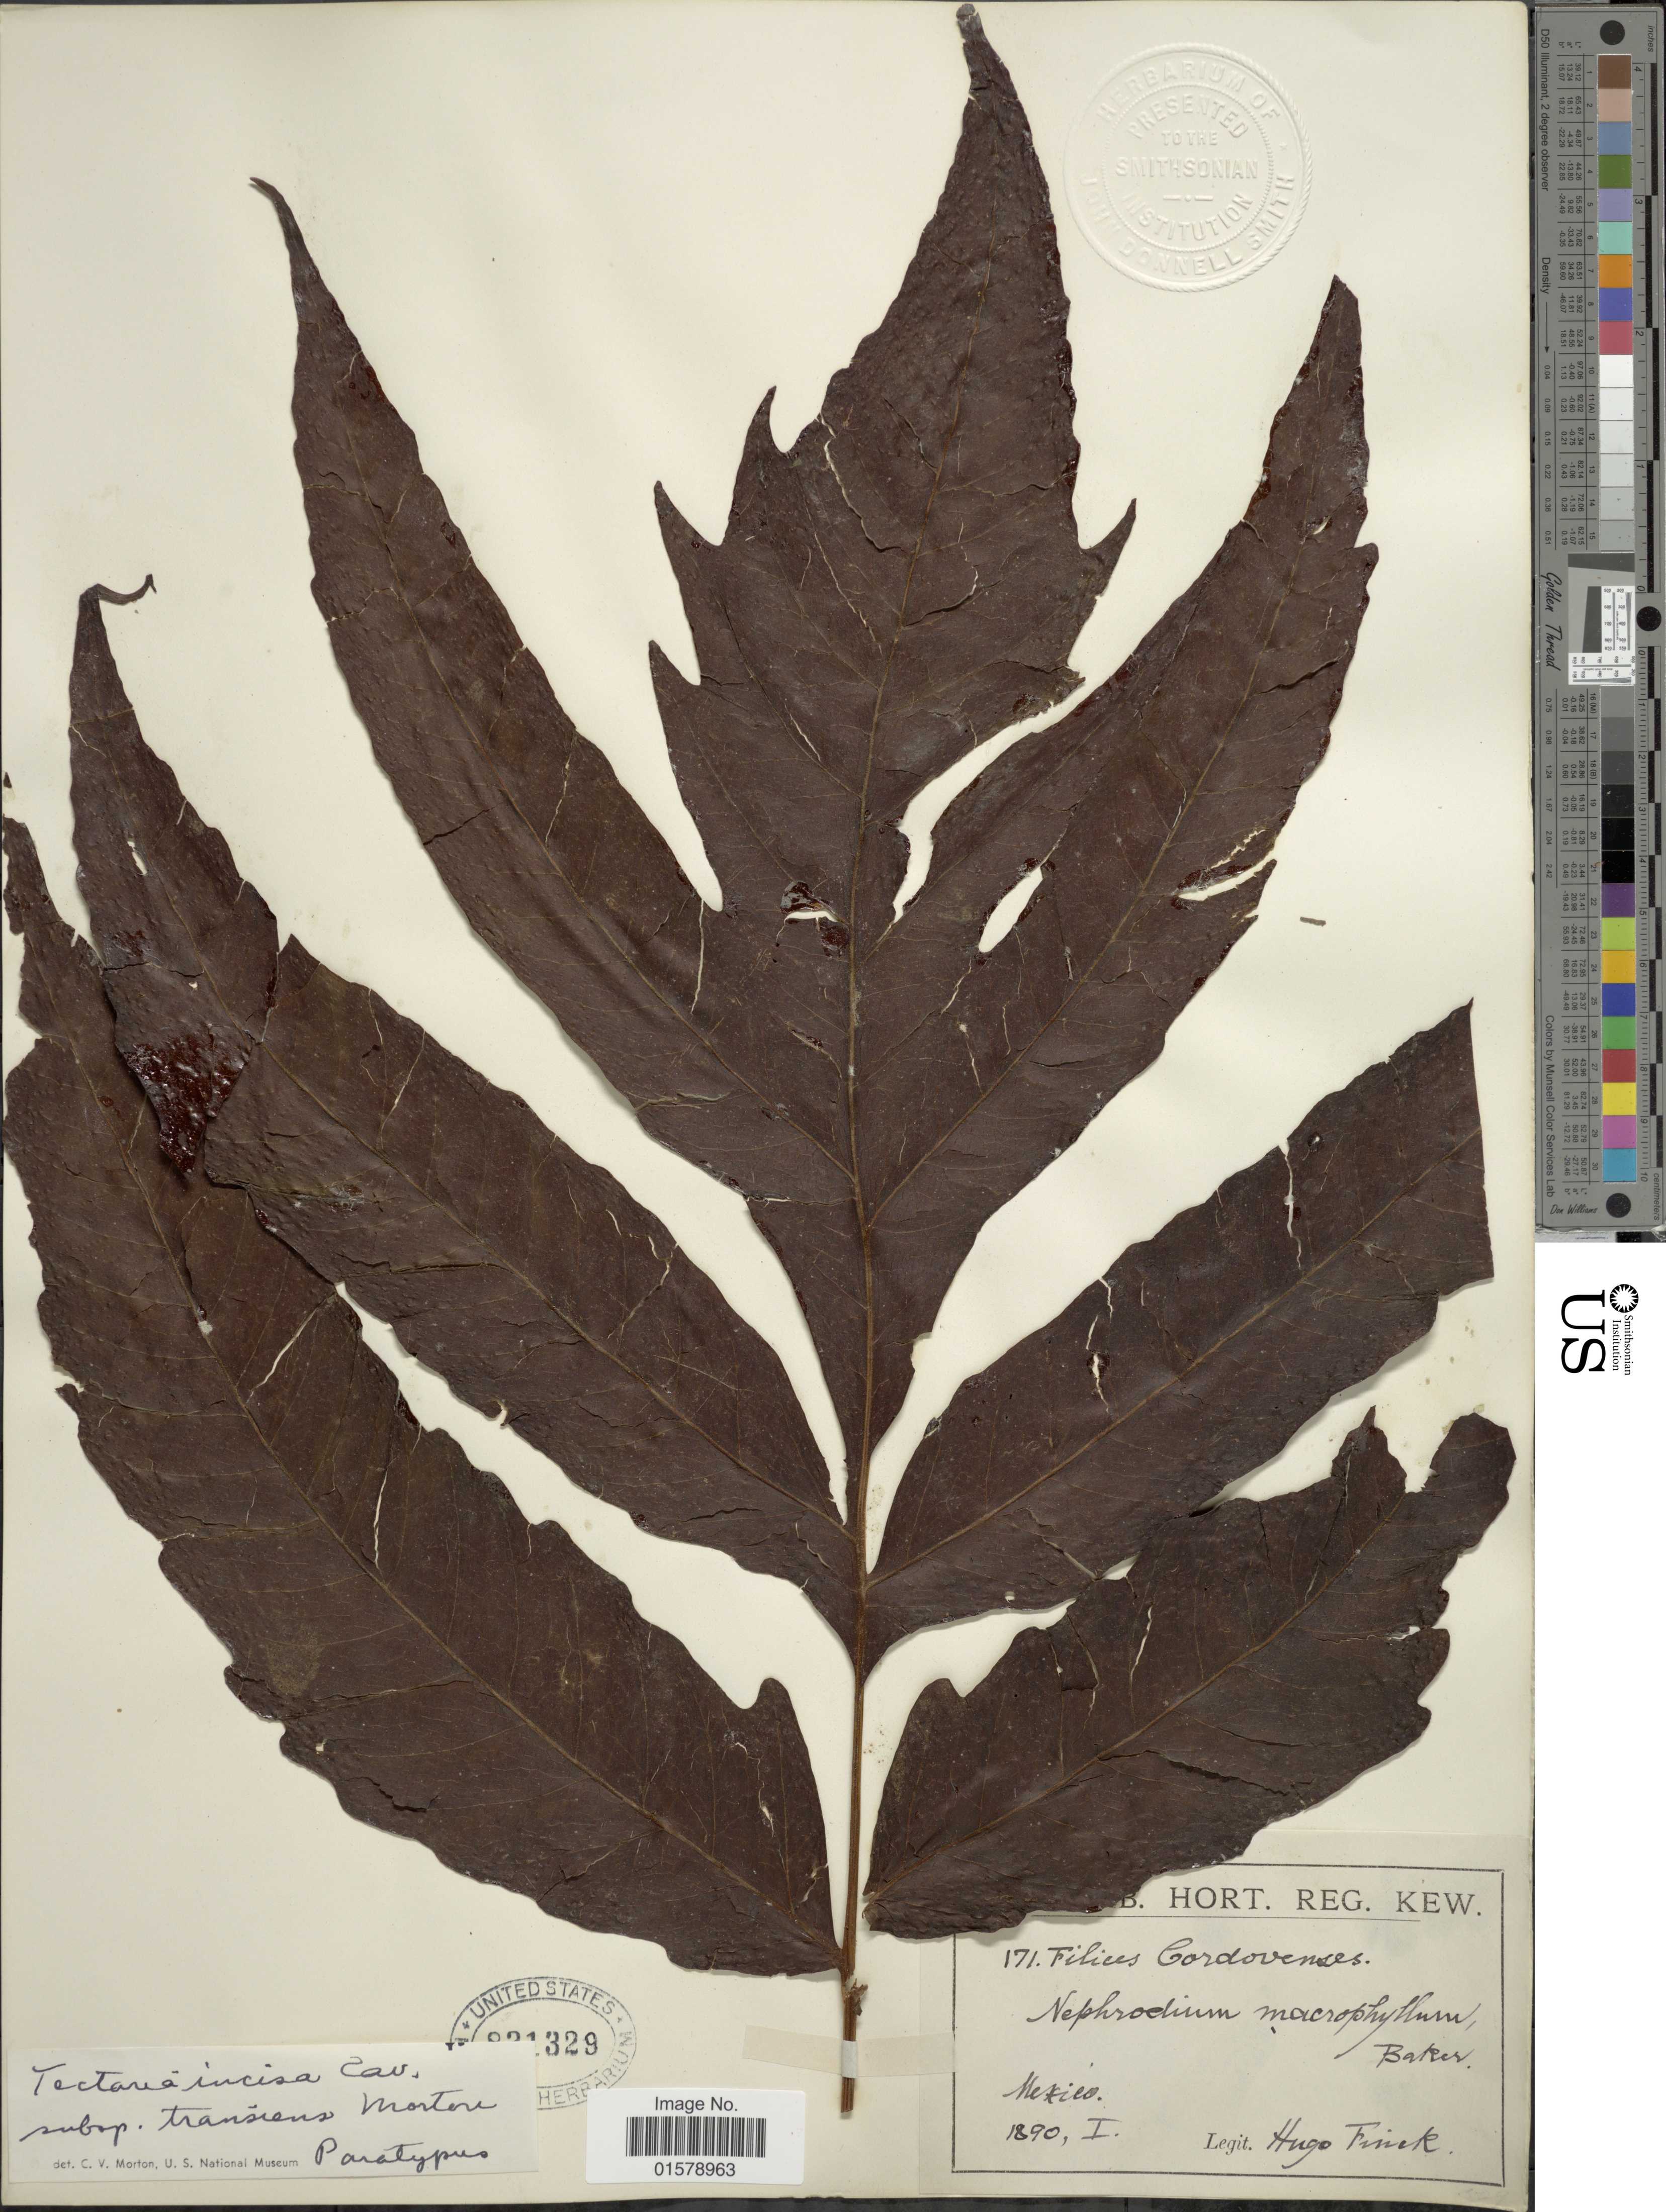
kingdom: Plantae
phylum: Tracheophyta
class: Polypodiopsida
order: Polypodiales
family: Tectariaceae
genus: Tectaria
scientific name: Tectaria transiens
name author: (C.V. Morton) A.R. Sm.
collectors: H. Finck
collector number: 171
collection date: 1890-01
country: Mexico